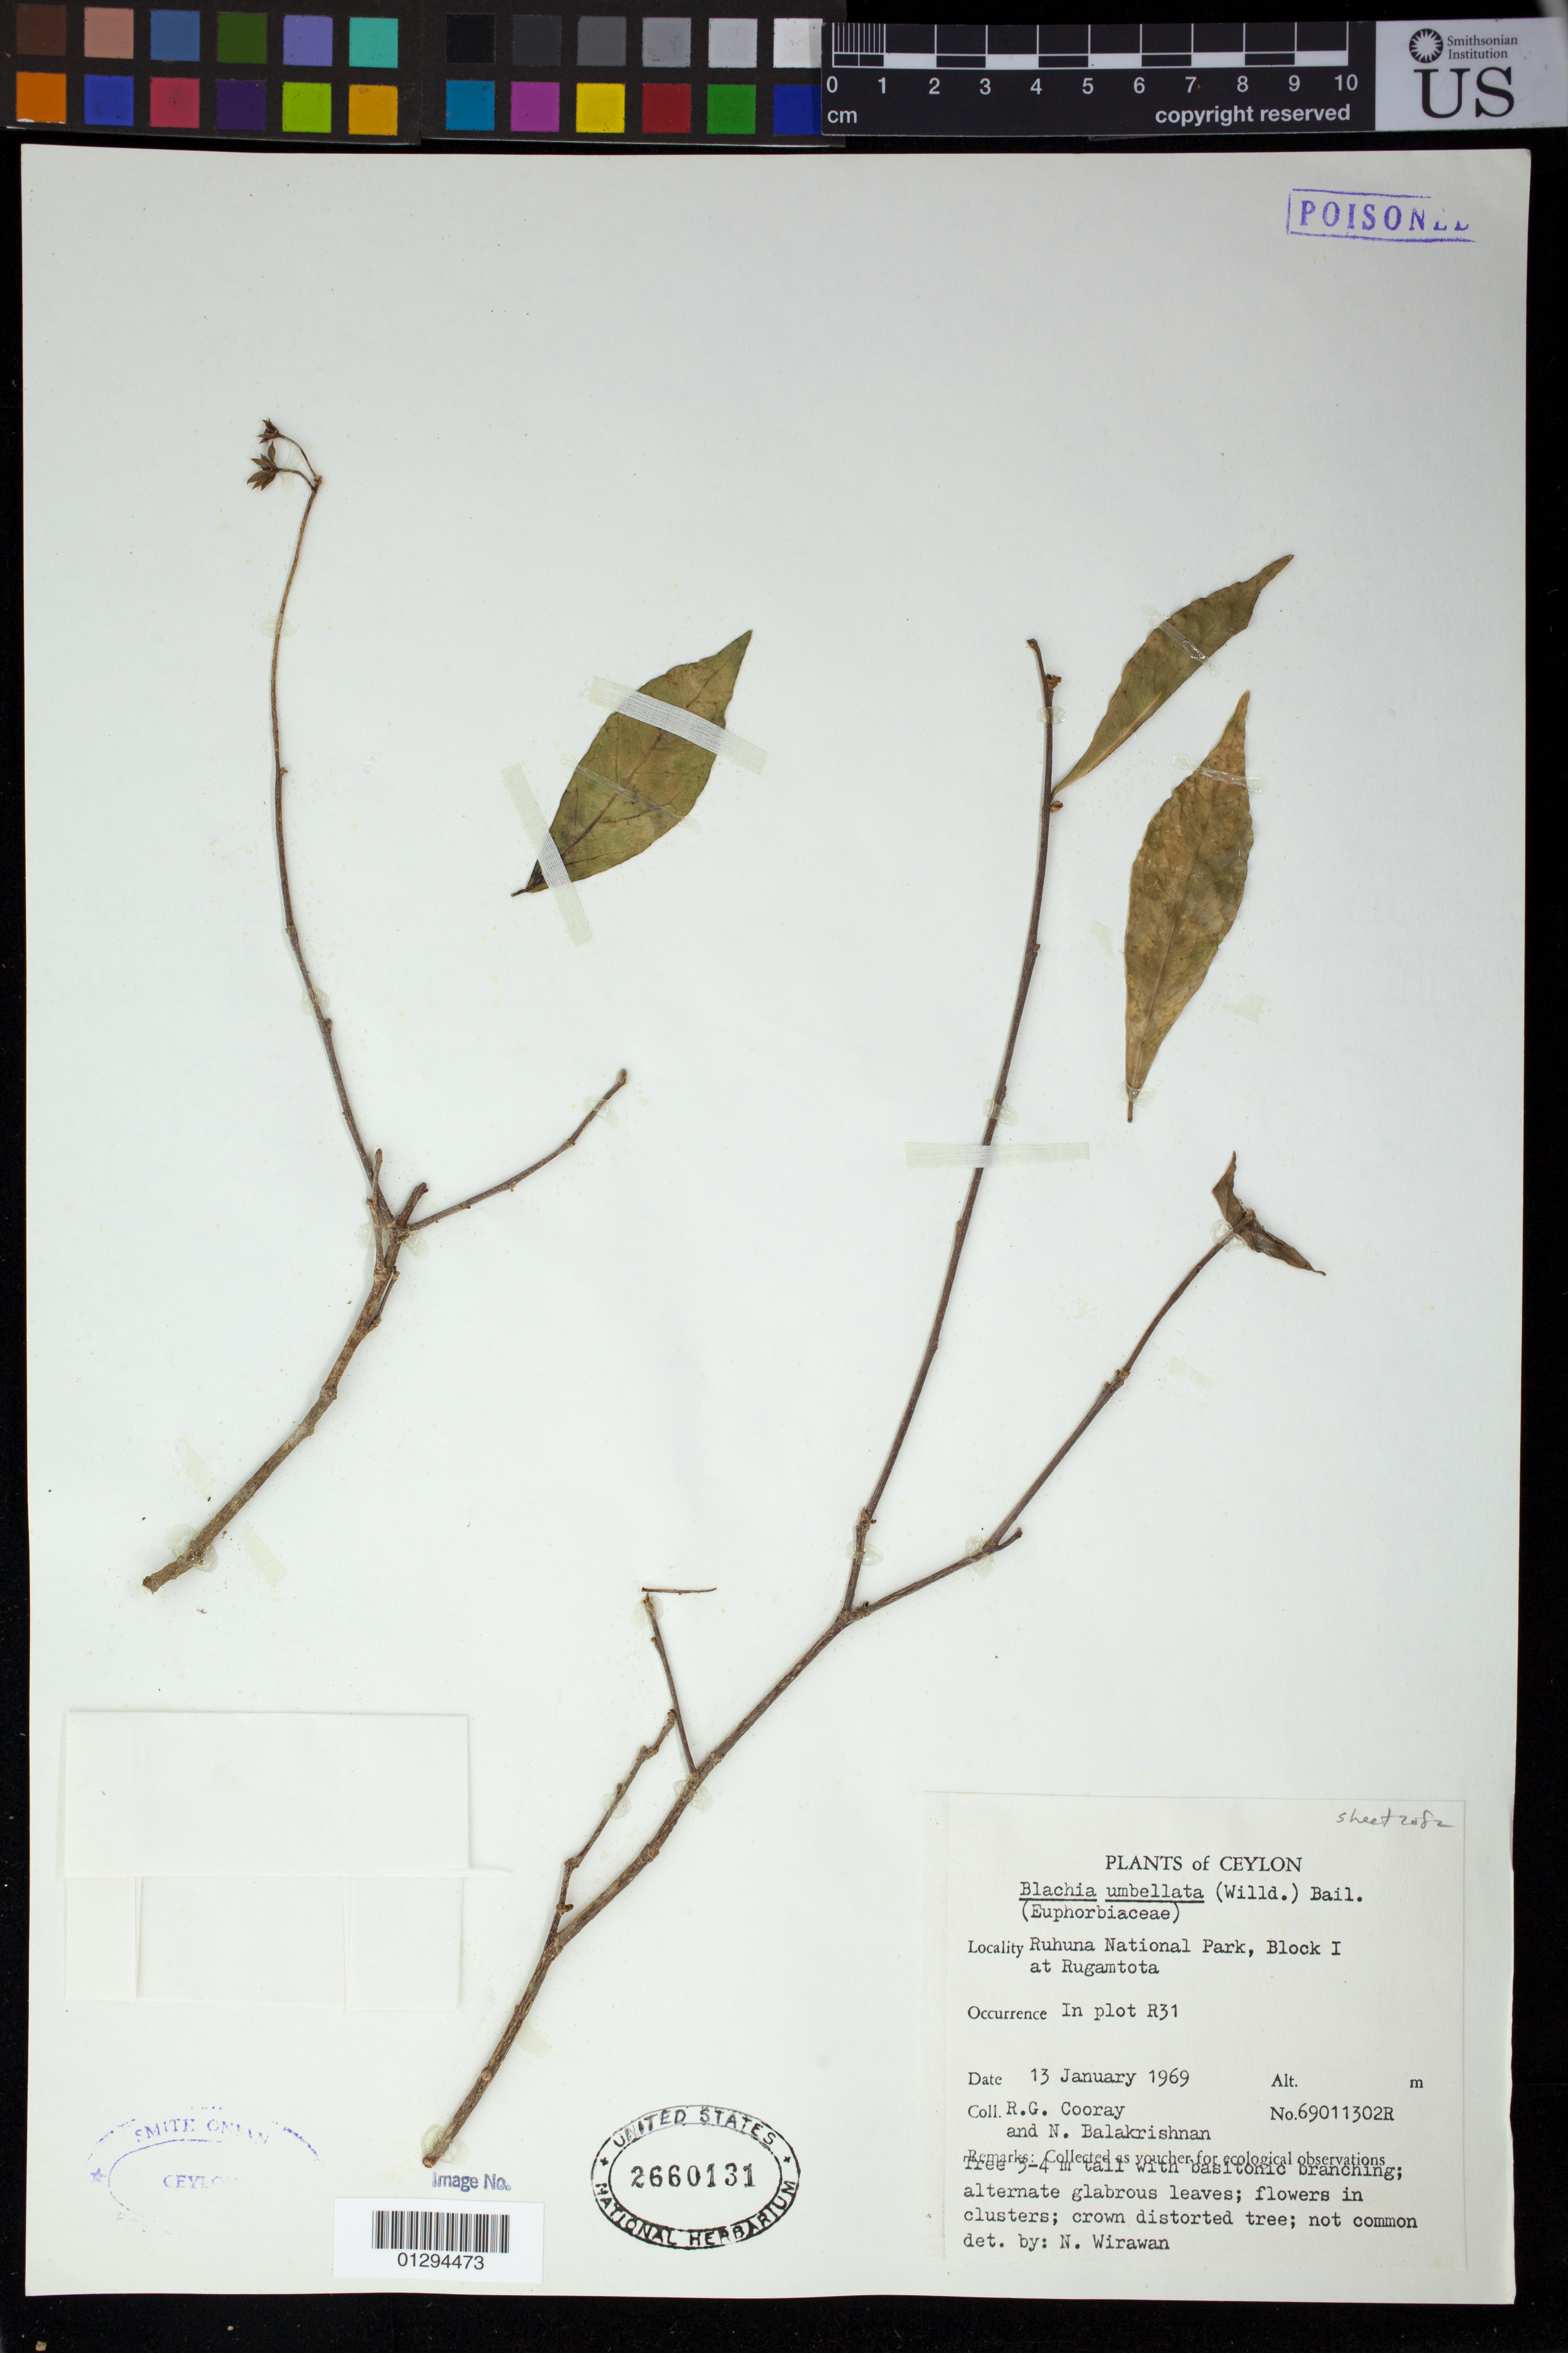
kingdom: Plantae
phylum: Tracheophyta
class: Magnoliopsida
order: Malpighiales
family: Euphorbiaceae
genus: Blachia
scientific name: Blachia umbellata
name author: (Willd.) Baill.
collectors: R. Cooray & N. Balakrishnan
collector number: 69011302R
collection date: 1969-01-13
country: Sri Lanka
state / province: Southern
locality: Ruhuna National Park, Block I at Rugamtota. In plot R31.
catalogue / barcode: US 2660131